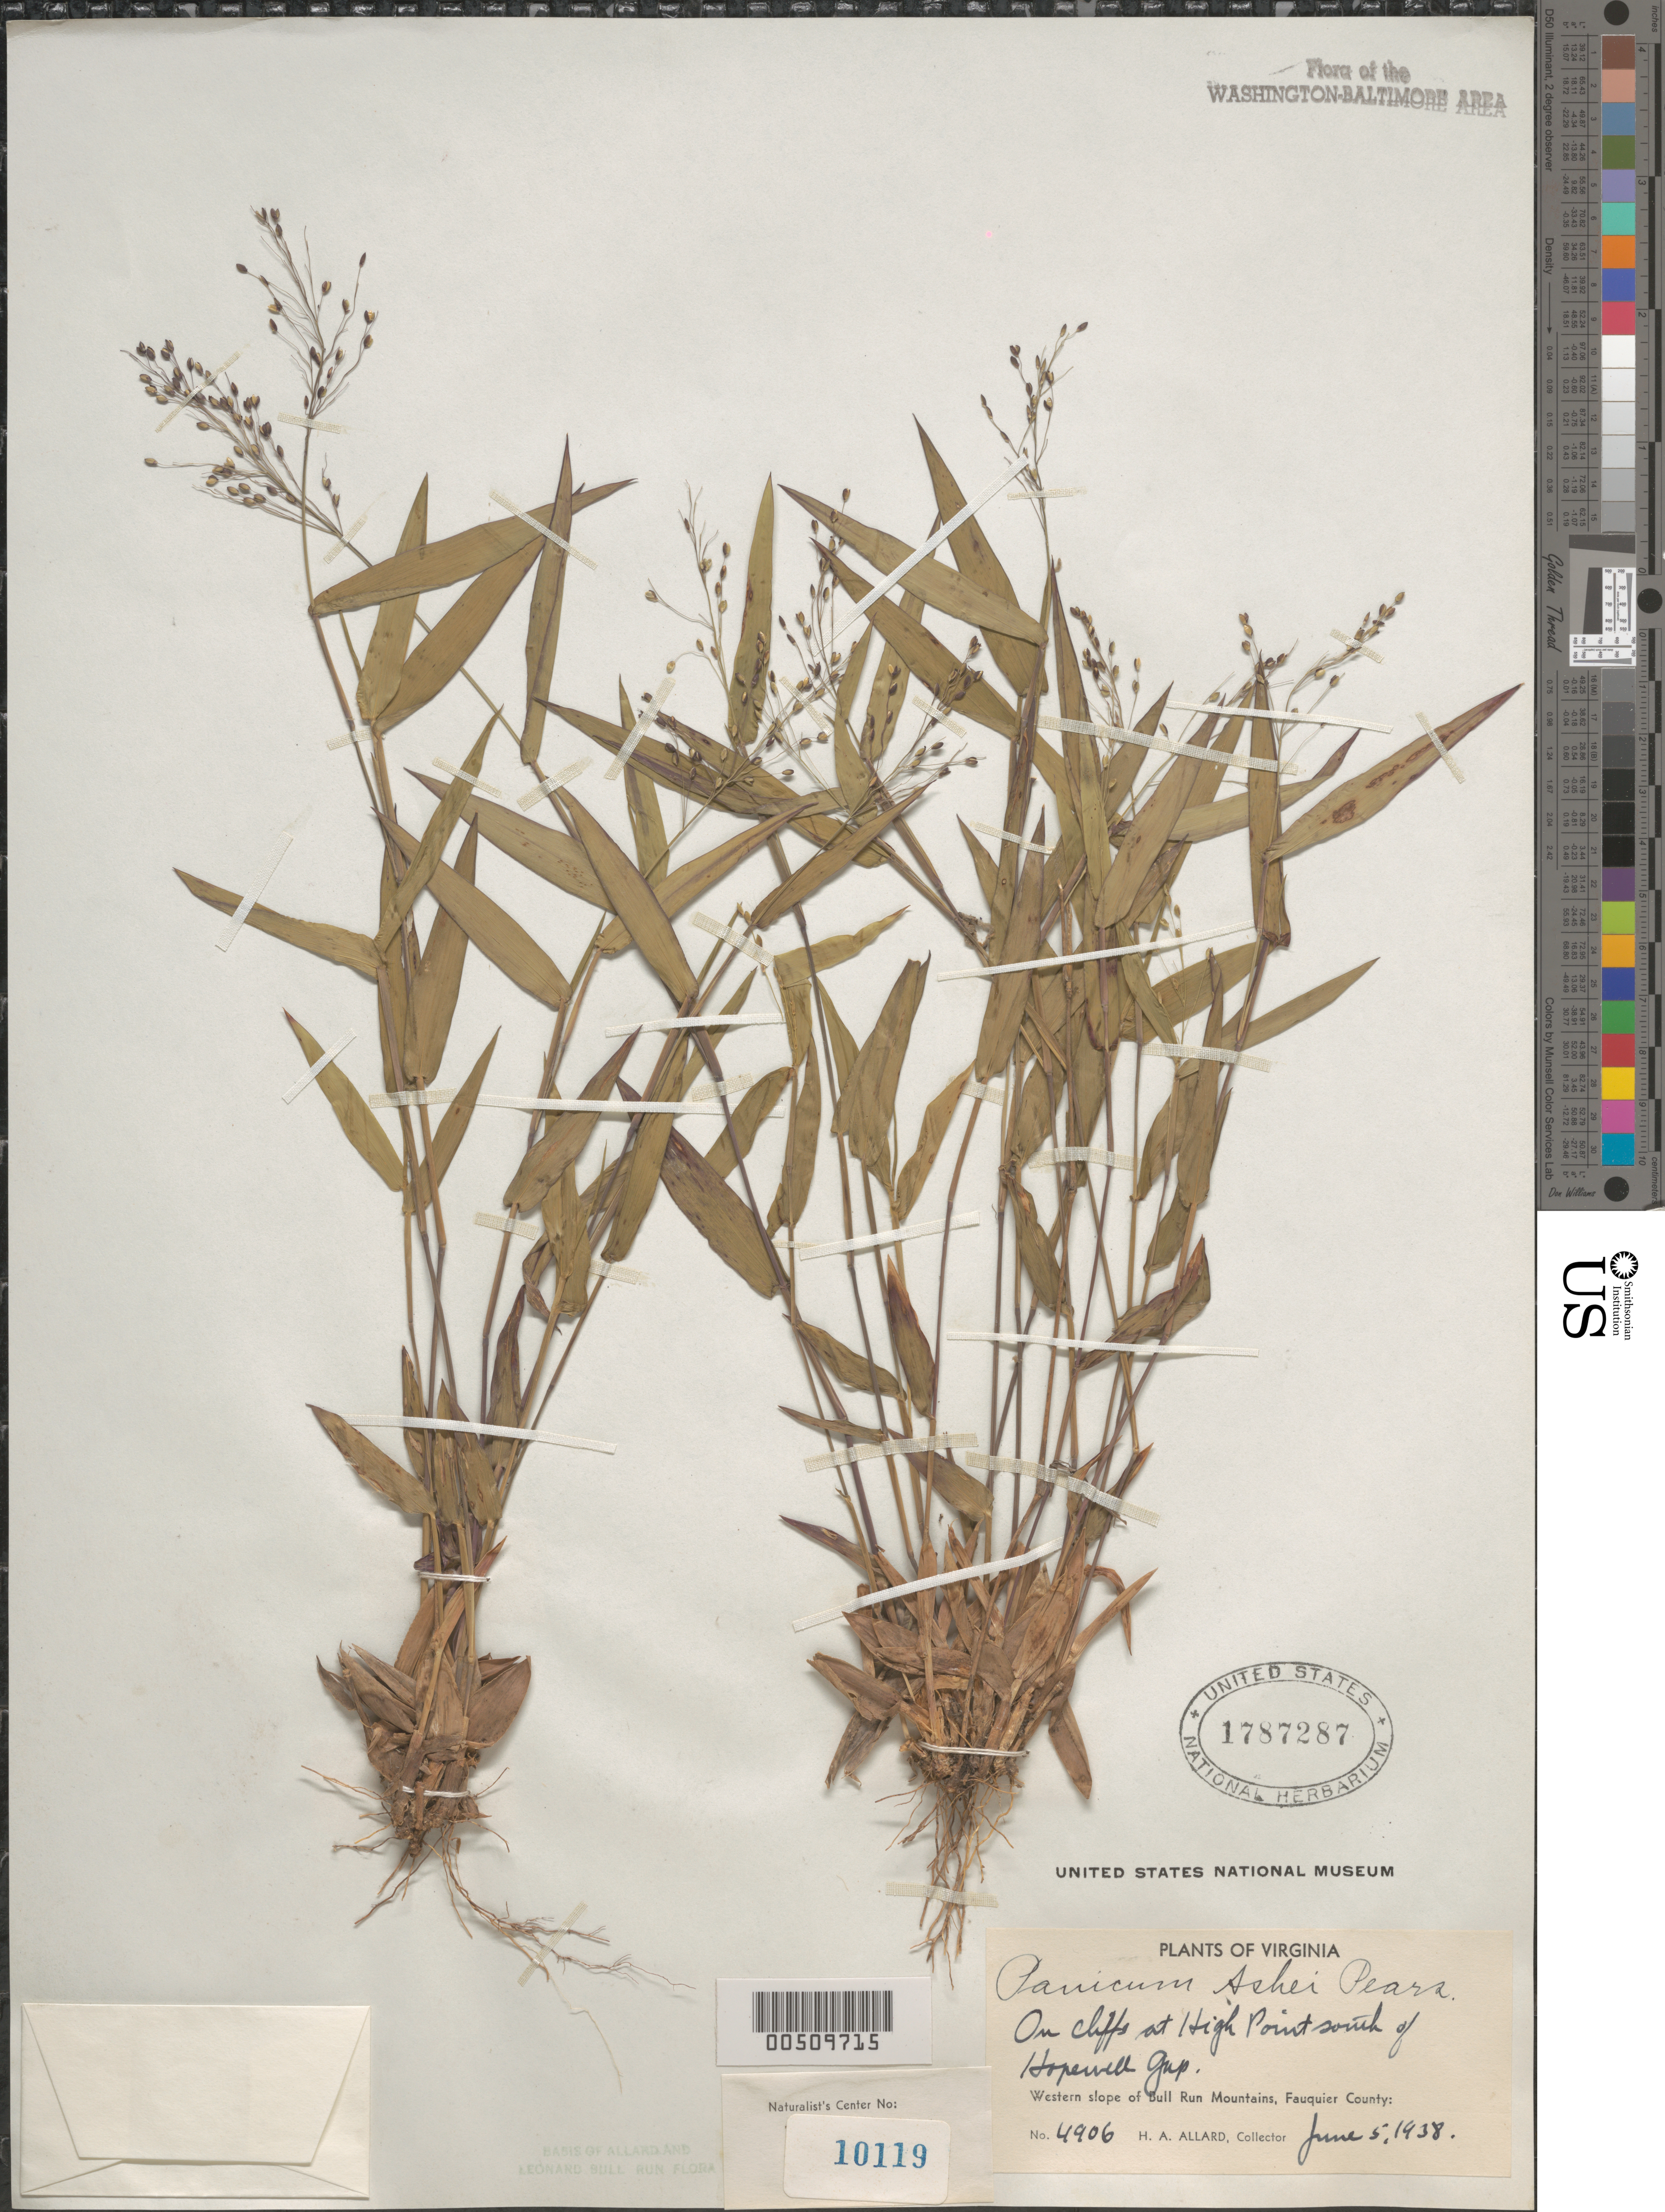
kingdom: Plantae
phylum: Tracheophyta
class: Liliopsida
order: Poales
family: Poaceae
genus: Dichanthelium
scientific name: Dichanthelium commutatum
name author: (Schult.) Gould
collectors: H. A. Allard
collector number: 4906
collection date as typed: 05 Jun 1938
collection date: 1938-06-05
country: United States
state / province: Virginia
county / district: Fauquier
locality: Bull Run Mts., at High Point S of Hopewell Gap Bull Run Mts.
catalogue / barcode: US 1787287